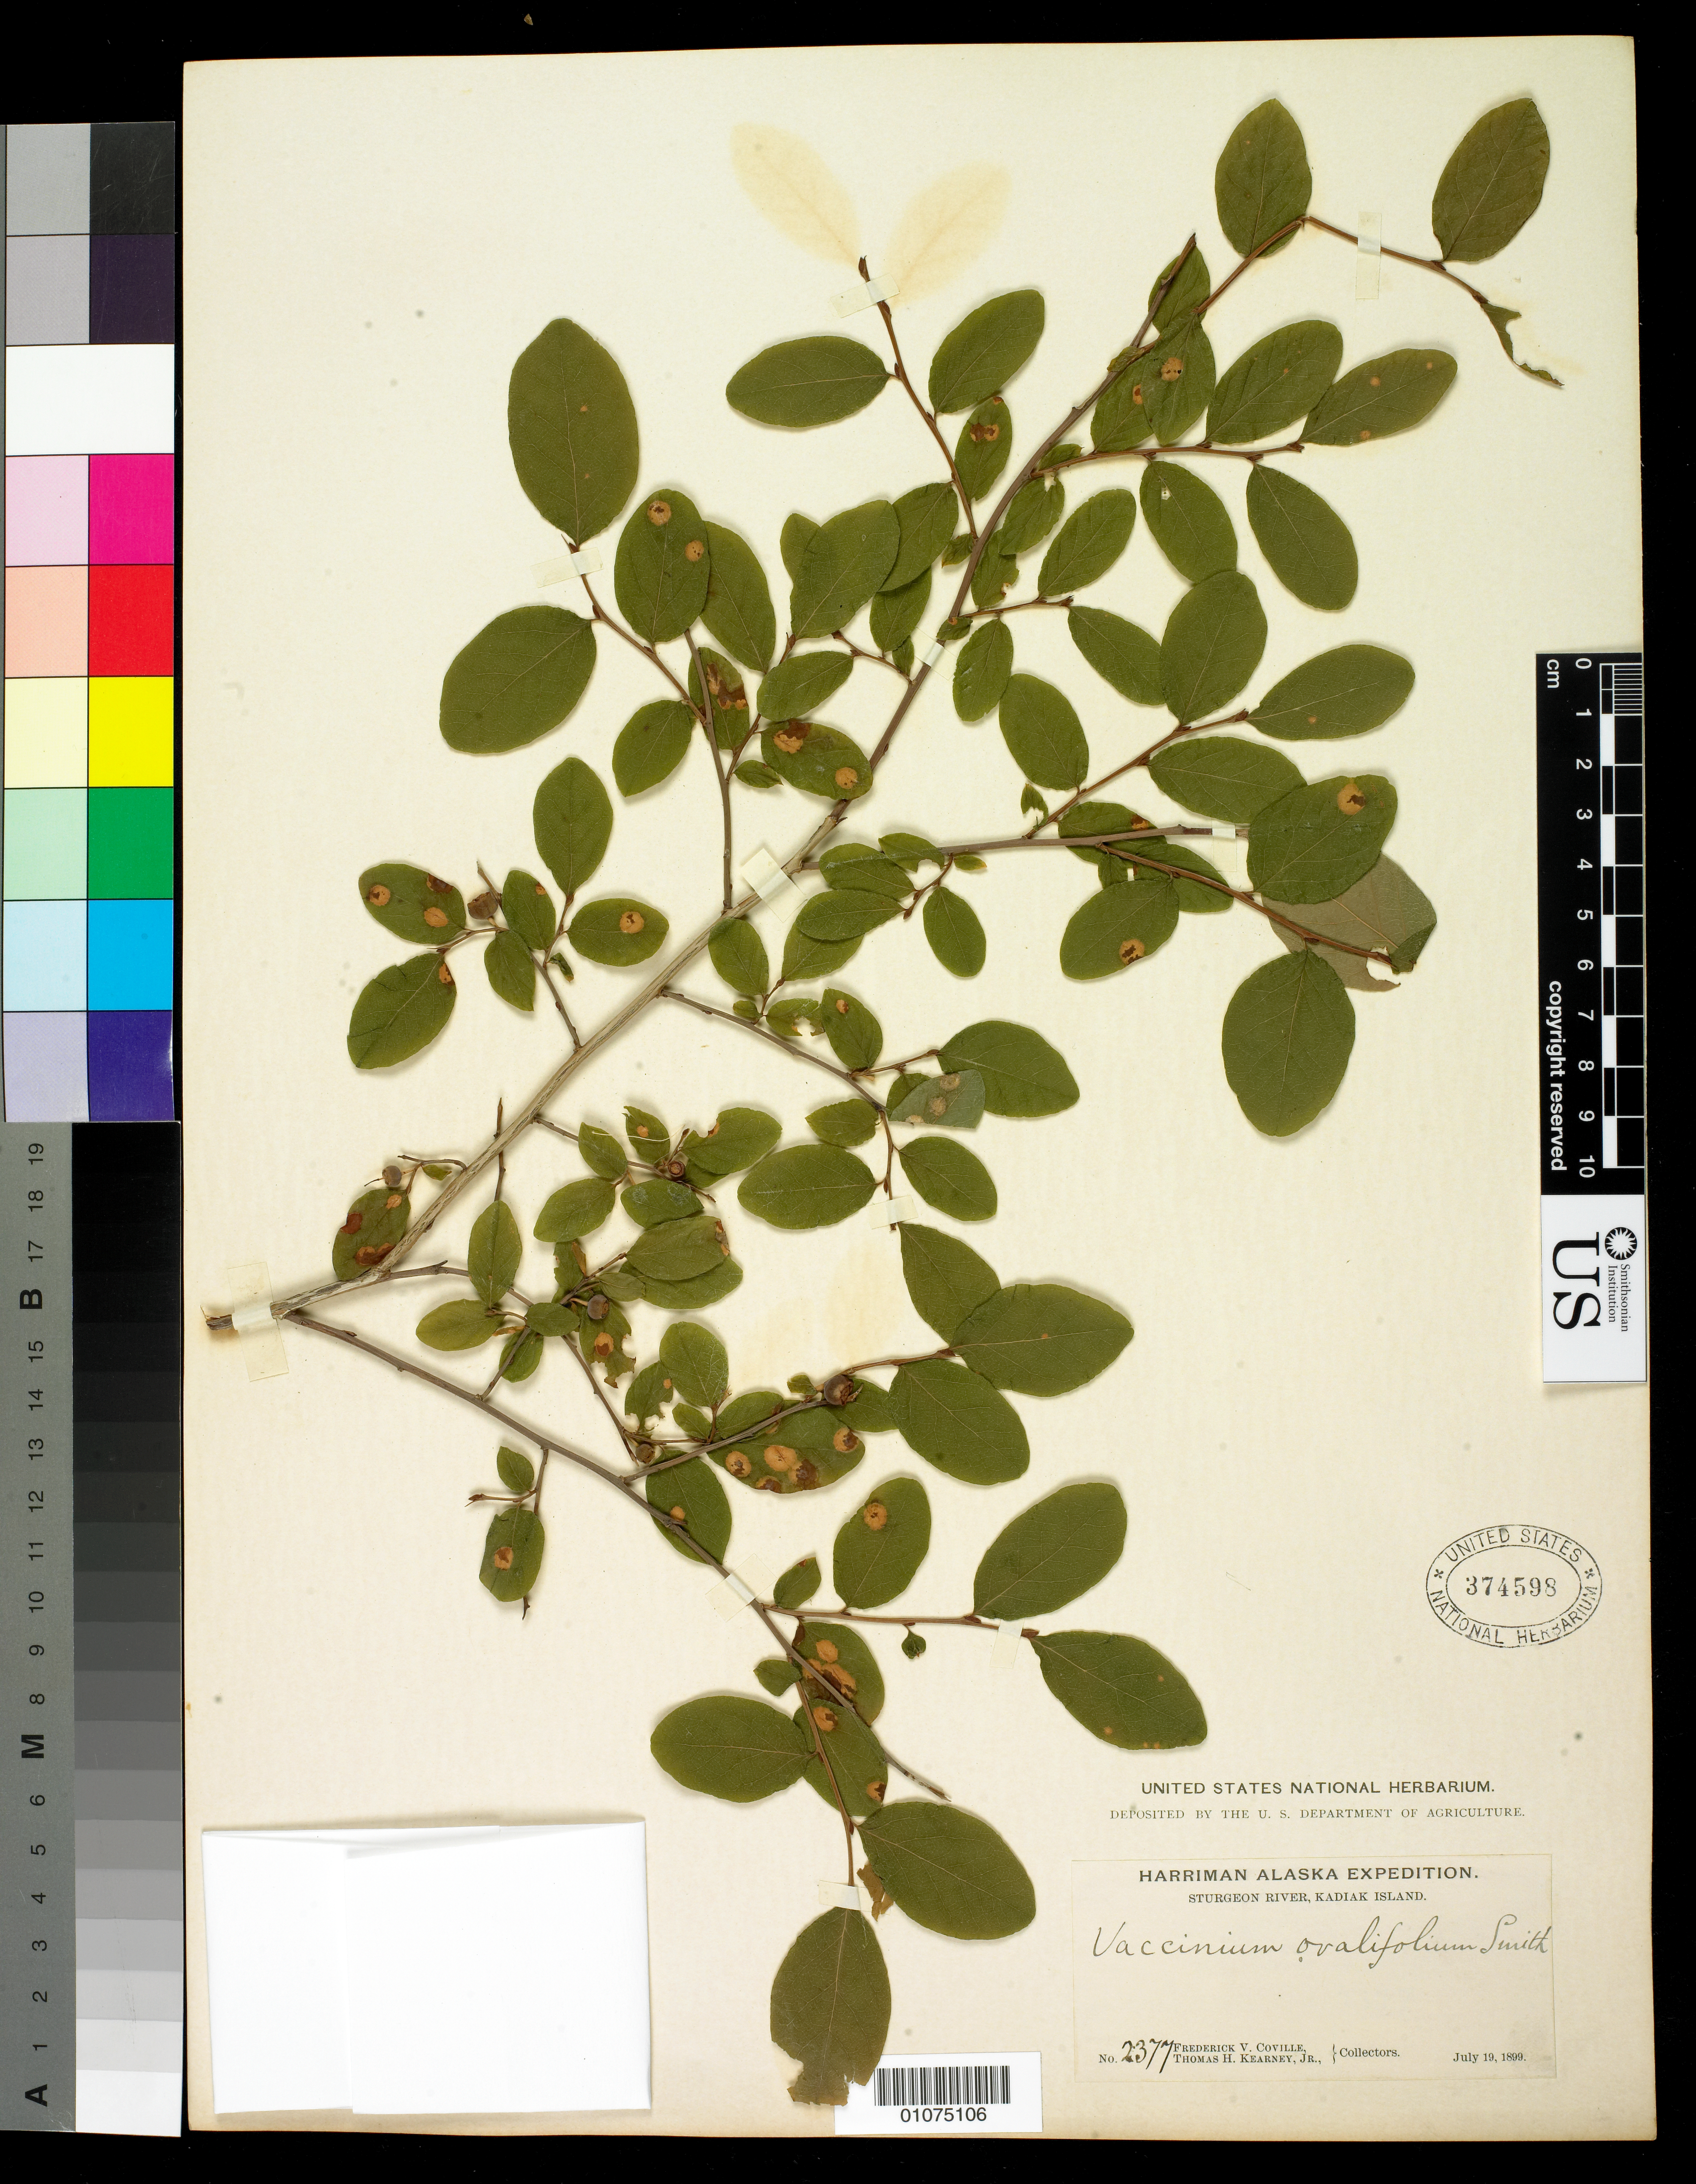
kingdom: Plantae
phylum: Tracheophyta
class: Magnoliopsida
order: Ericales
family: Ericaceae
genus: Vaccinium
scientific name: Vaccinium ovalifolium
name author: Sm.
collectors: F. V. Coville & T. H. Kearney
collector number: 2377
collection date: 1899-07-19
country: United States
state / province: Alaska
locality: Sturgeon River, Kodiak island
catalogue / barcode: US 374598